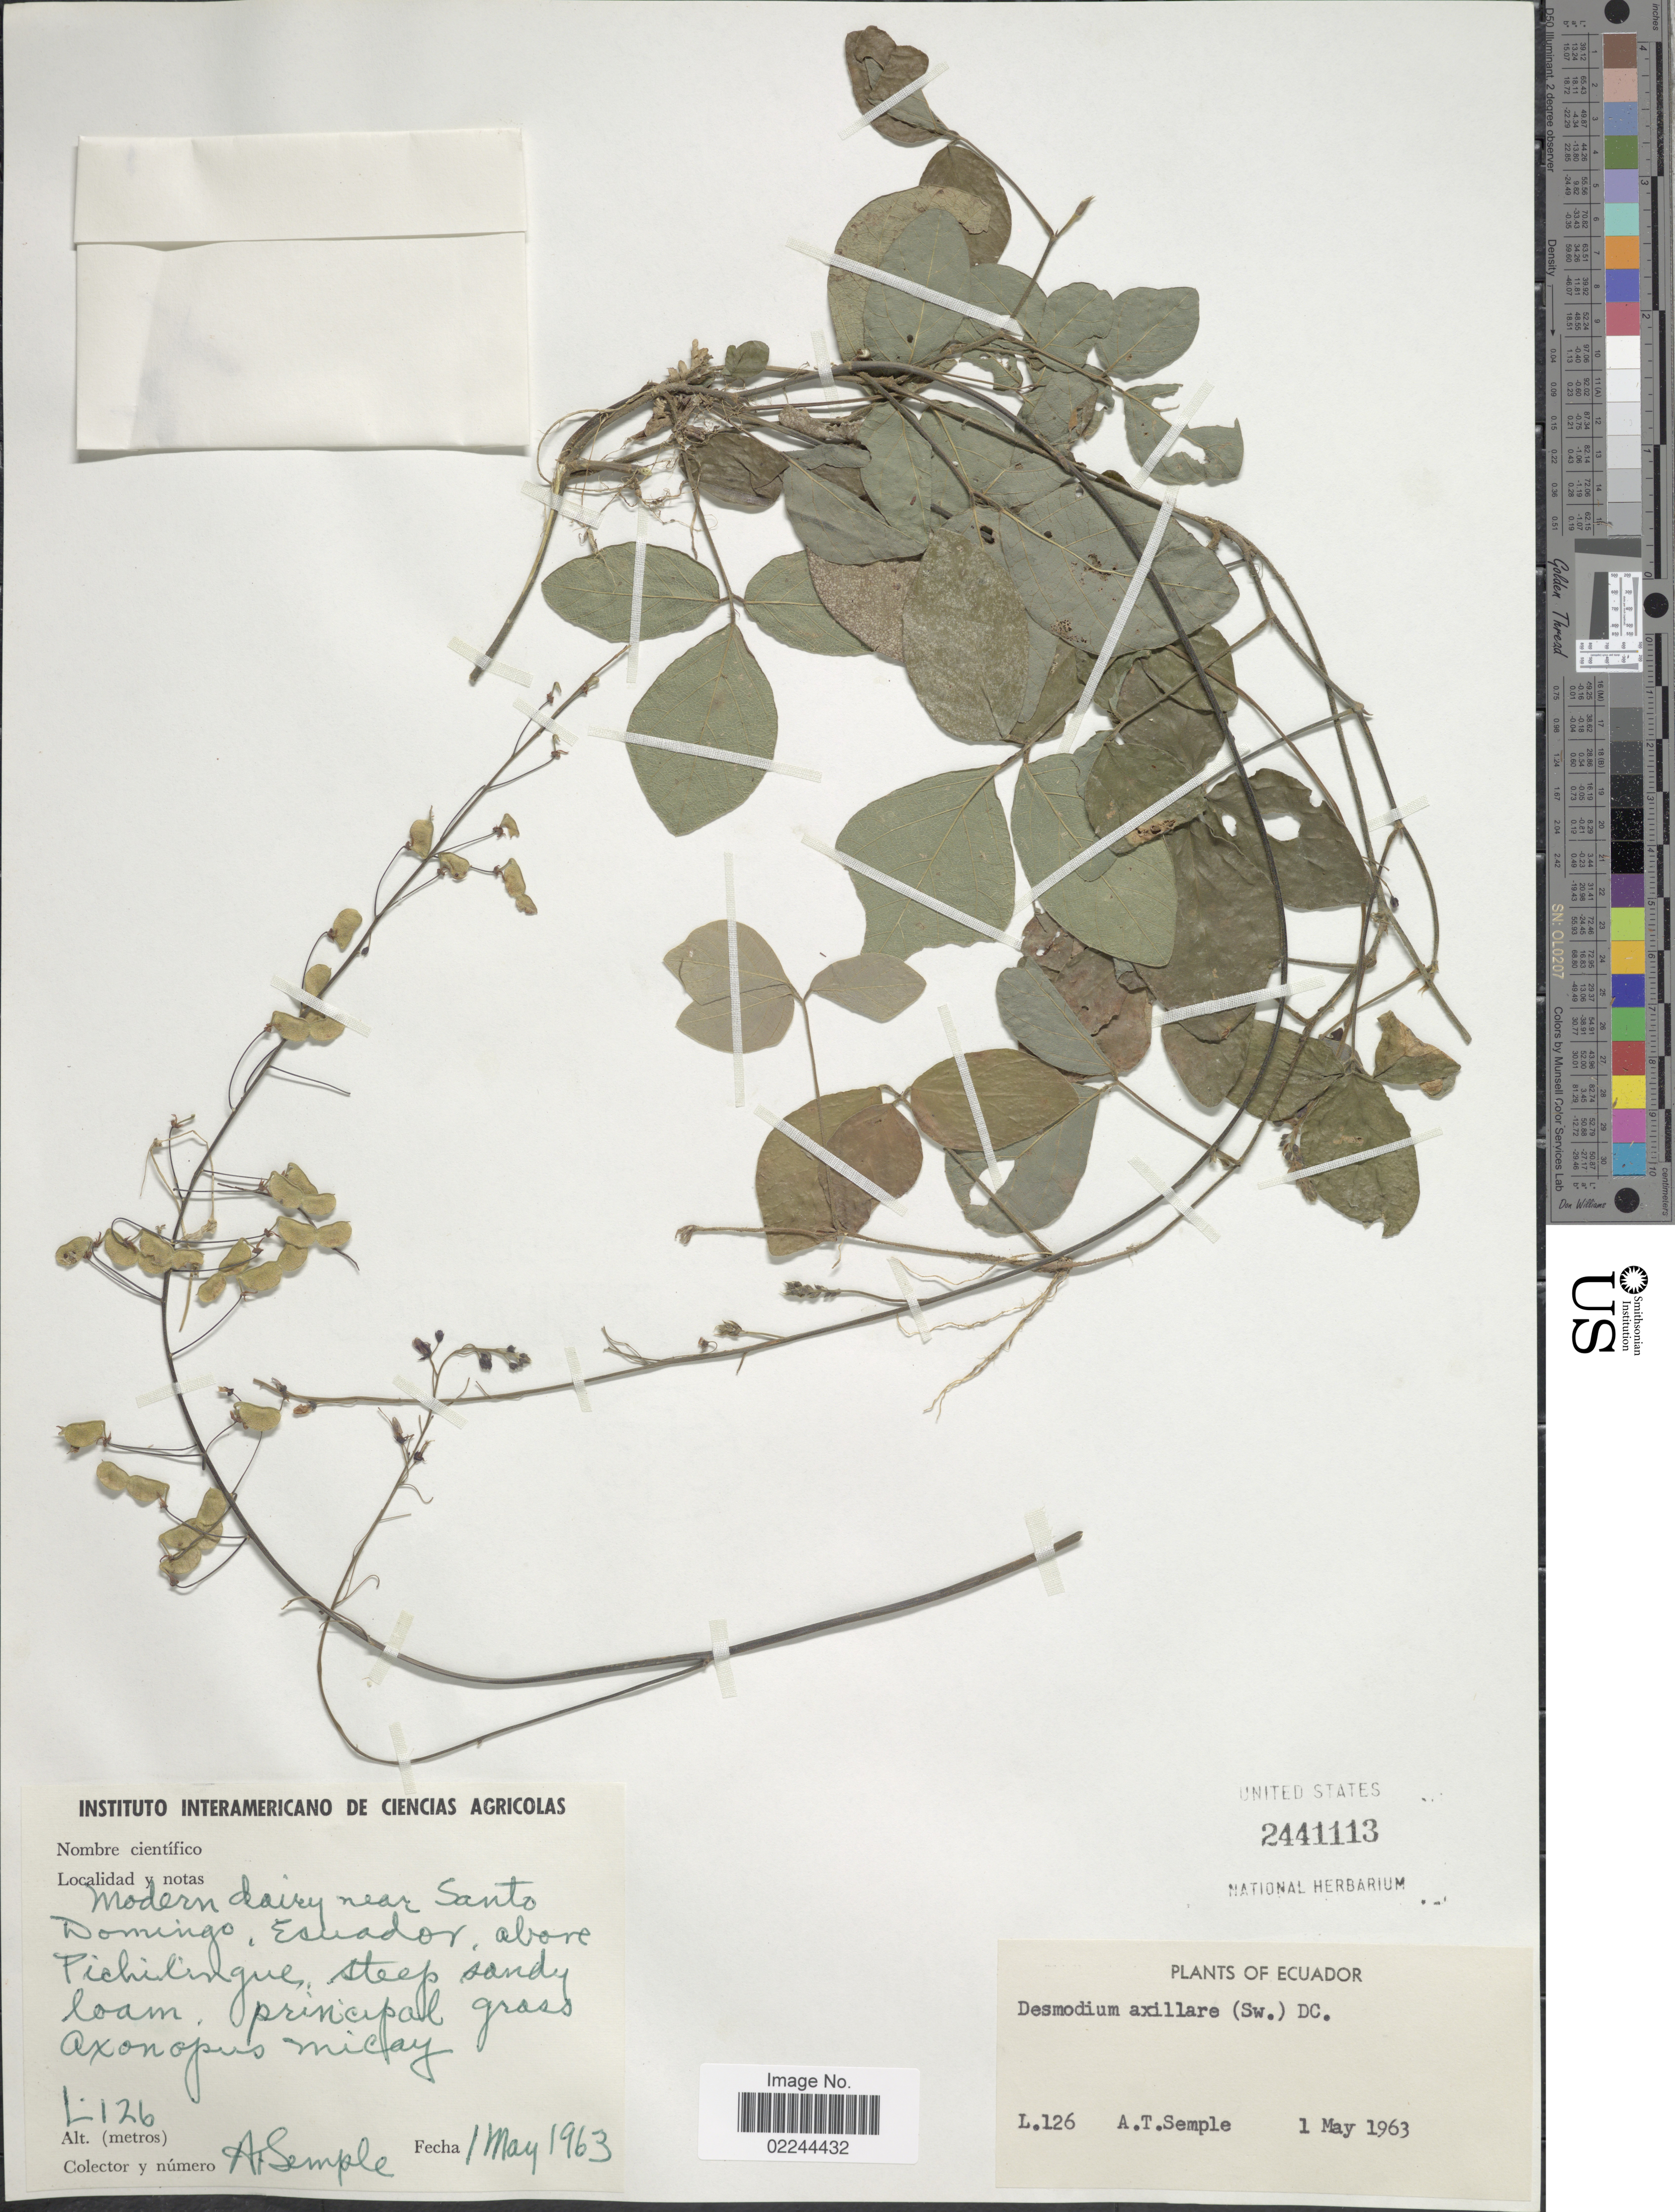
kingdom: Plantae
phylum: Tracheophyta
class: Magnoliopsida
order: Fabales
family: Fabaceae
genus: Desmodium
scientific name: Desmodium axillare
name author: (Sw.) DC.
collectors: A. Semple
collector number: L126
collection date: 1963-05-01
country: Ecuador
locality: Modern dairy near Santo Domingo, Ecuador. Above Pichilingue, steep sandy loam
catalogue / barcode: US 2441113